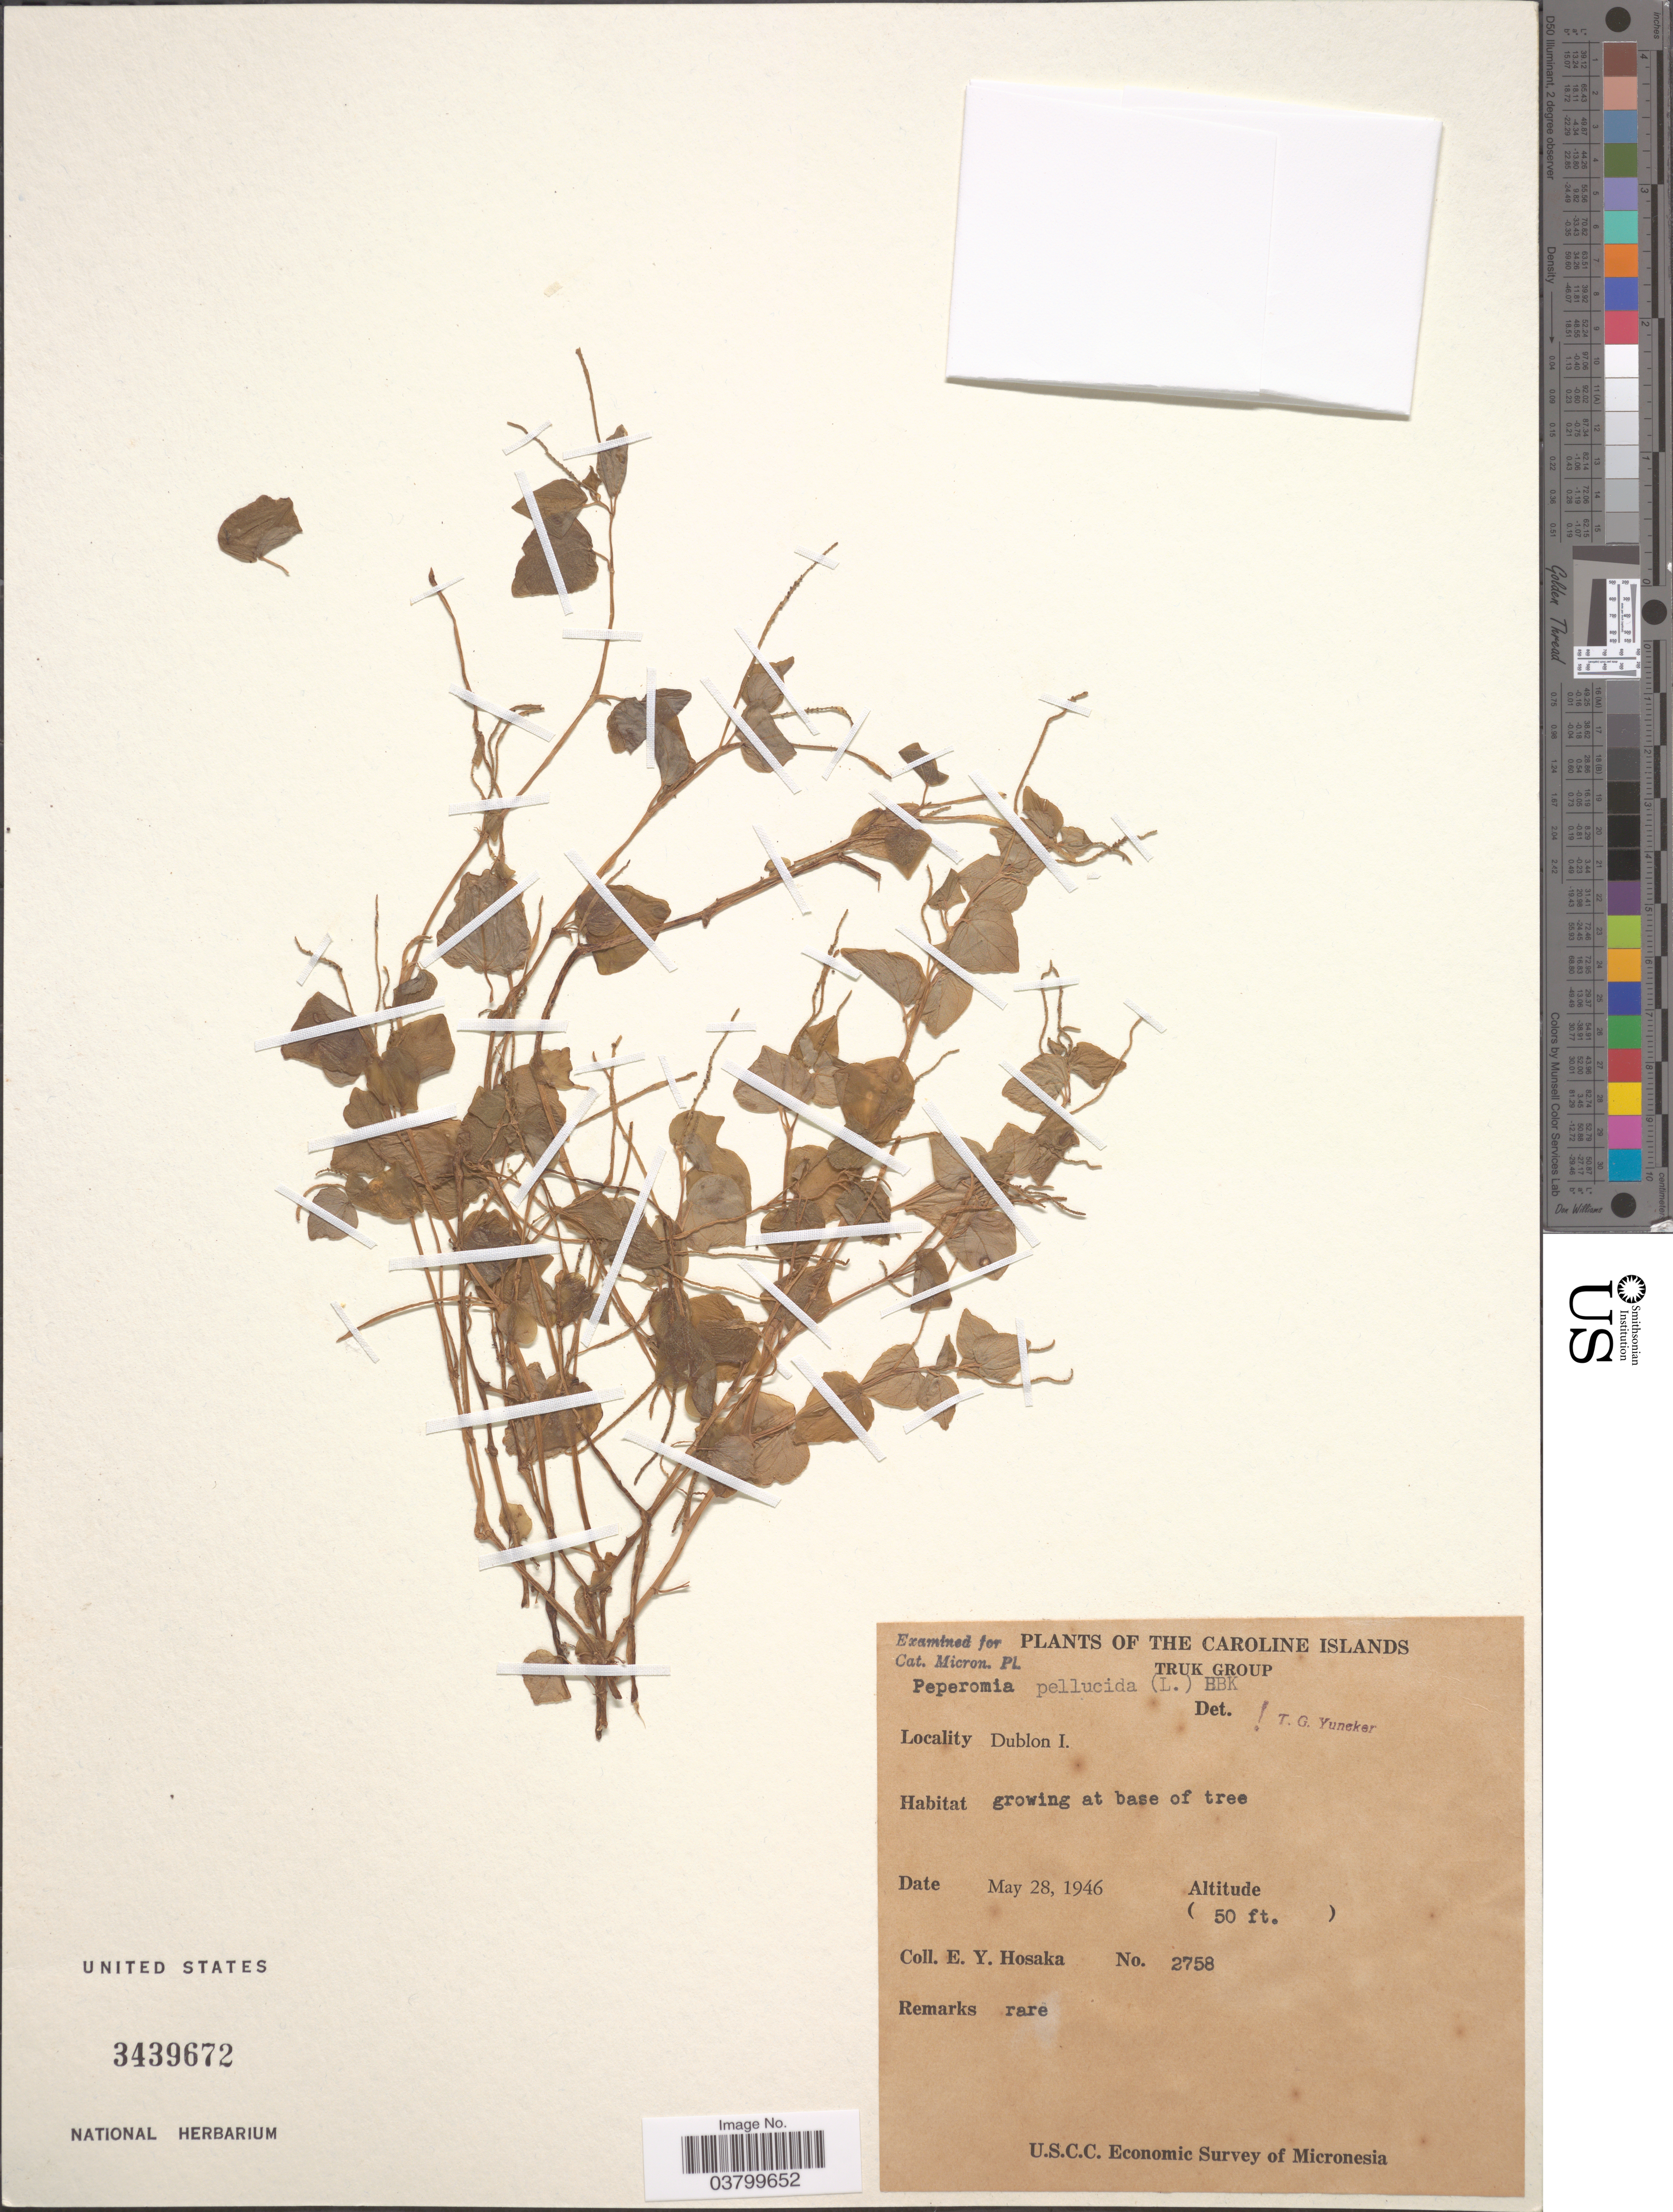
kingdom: Plantae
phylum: Tracheophyta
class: Magnoliopsida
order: Piperales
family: Piperaceae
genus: Peperomia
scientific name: Peperomia pellucida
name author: (L.) Kunth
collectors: E. Y. Hosaka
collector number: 2758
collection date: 1946-05-28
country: Micronesia, Federated States of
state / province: Truk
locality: The Caroline Islands. Truk Group. Dublon I.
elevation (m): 15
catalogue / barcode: US 3439672